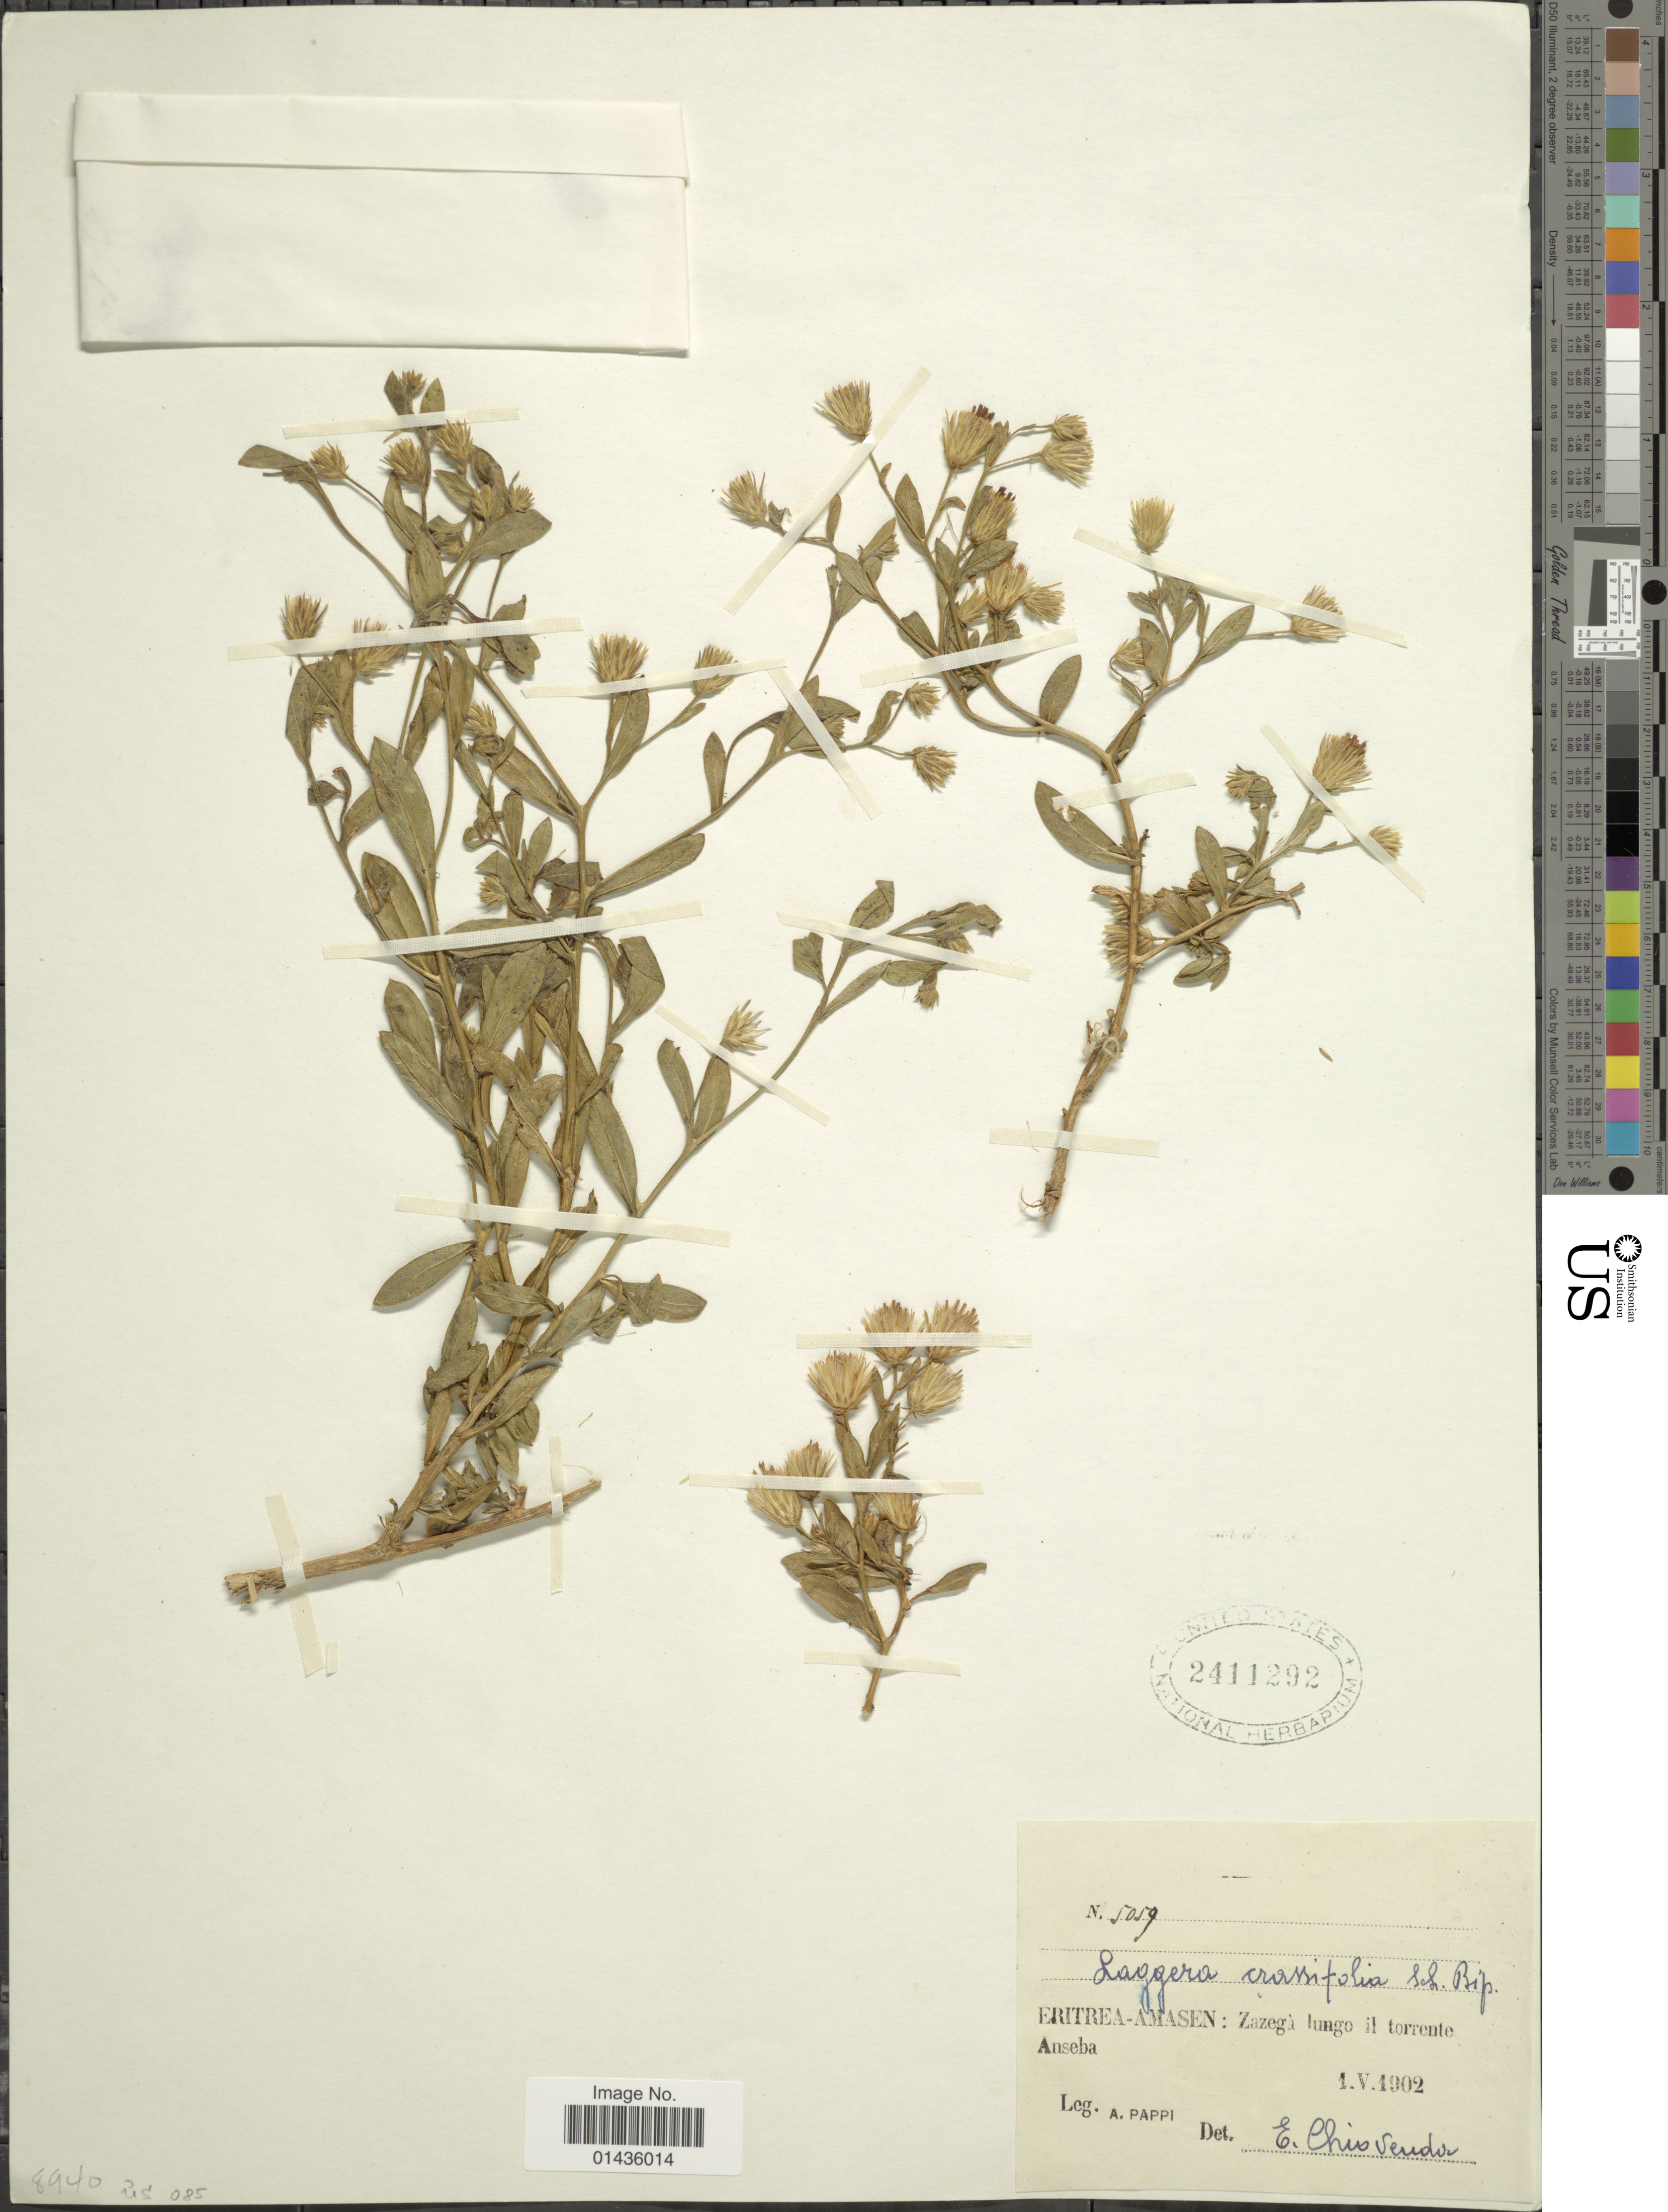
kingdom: Plantae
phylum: Tracheophyta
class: Magnoliopsida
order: Asterales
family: Asteraceae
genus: Laggera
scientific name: Laggera crassifolia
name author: Sch. Bip.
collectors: A. Pappi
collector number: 5059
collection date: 1902-04-01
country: Eritrea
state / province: Anseba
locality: Eritrea-Amasen, Zazega lungo il torrente, Anseba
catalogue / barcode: US 2411292